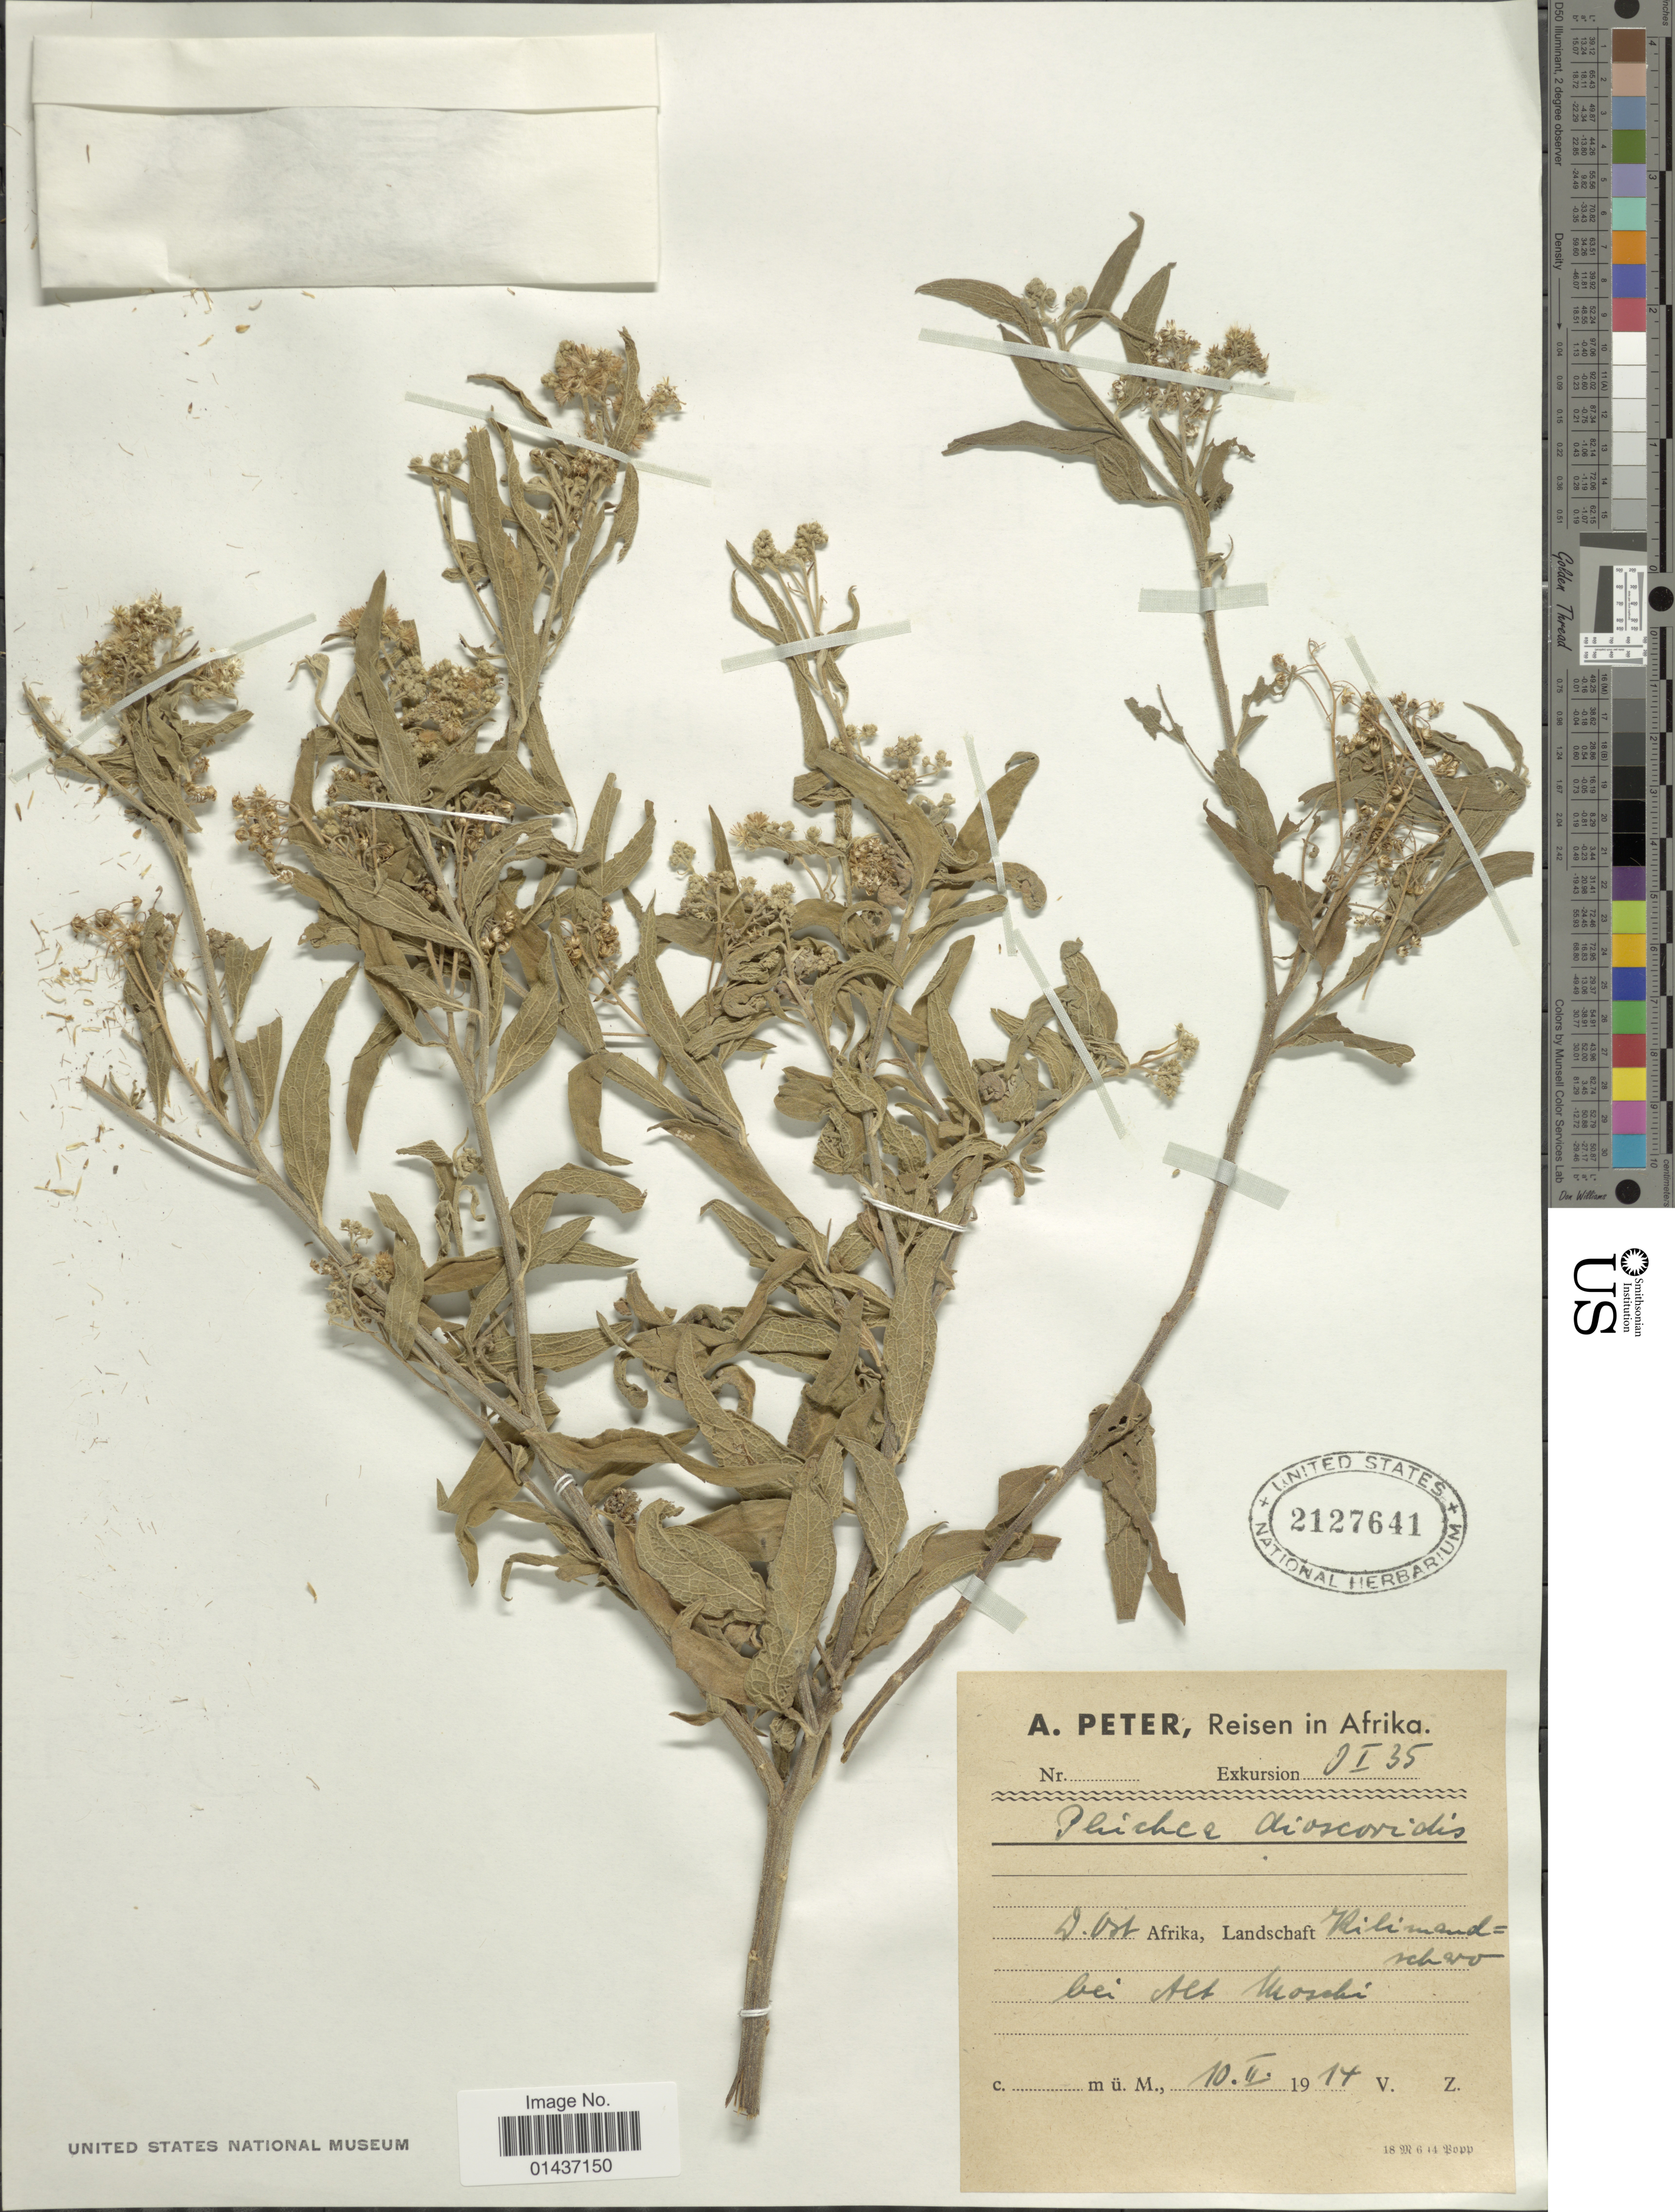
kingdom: Plantae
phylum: Tracheophyta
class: Magnoliopsida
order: Asterales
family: Asteraceae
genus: Pluchea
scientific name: Pluchea dioscoridis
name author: (L.) DC.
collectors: A. Peter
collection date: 1914-02-10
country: Tanzania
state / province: Kilimanjaro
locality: bei Moshi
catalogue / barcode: US 2127641